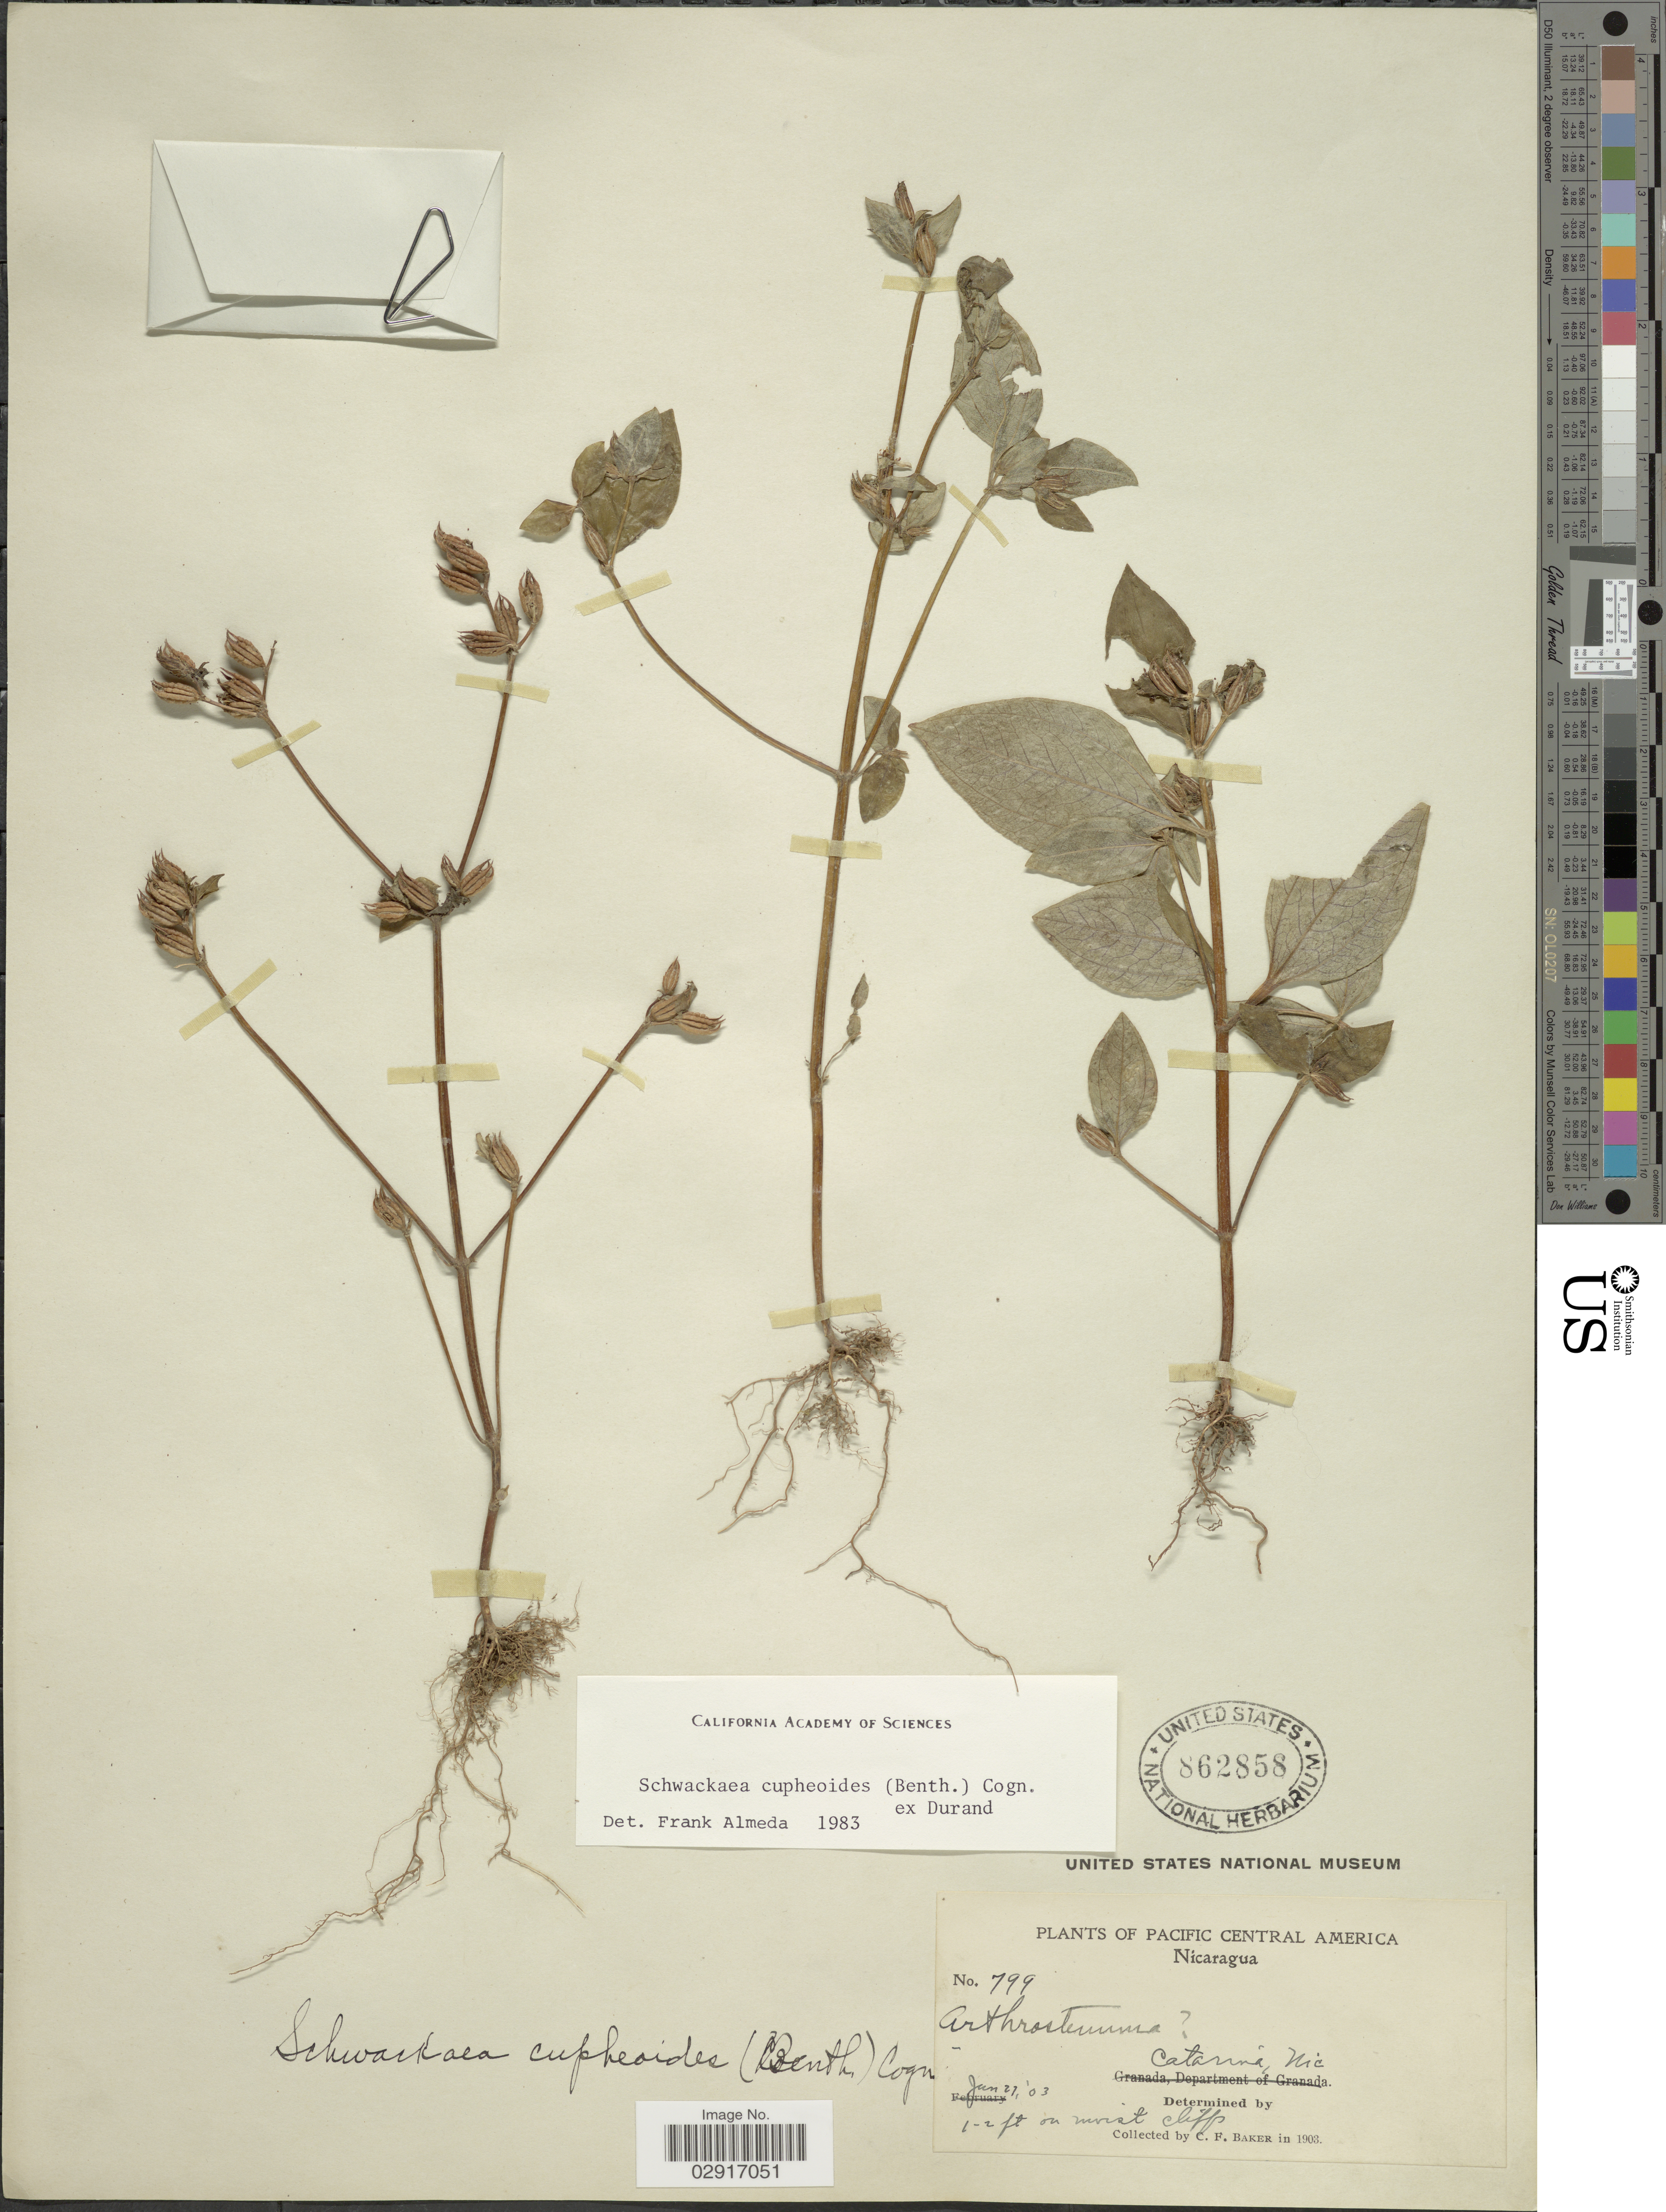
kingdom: Plantae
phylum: Tracheophyta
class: Magnoliopsida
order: Myrtales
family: Melastomataceae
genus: Schwackaea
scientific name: Schwackaea cupheoides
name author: (Benth.) Cogn.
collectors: C. F. Baker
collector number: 799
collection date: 1903-06-27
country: Nicaragua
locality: Pacific Central America. Catarina.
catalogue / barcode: US 862858